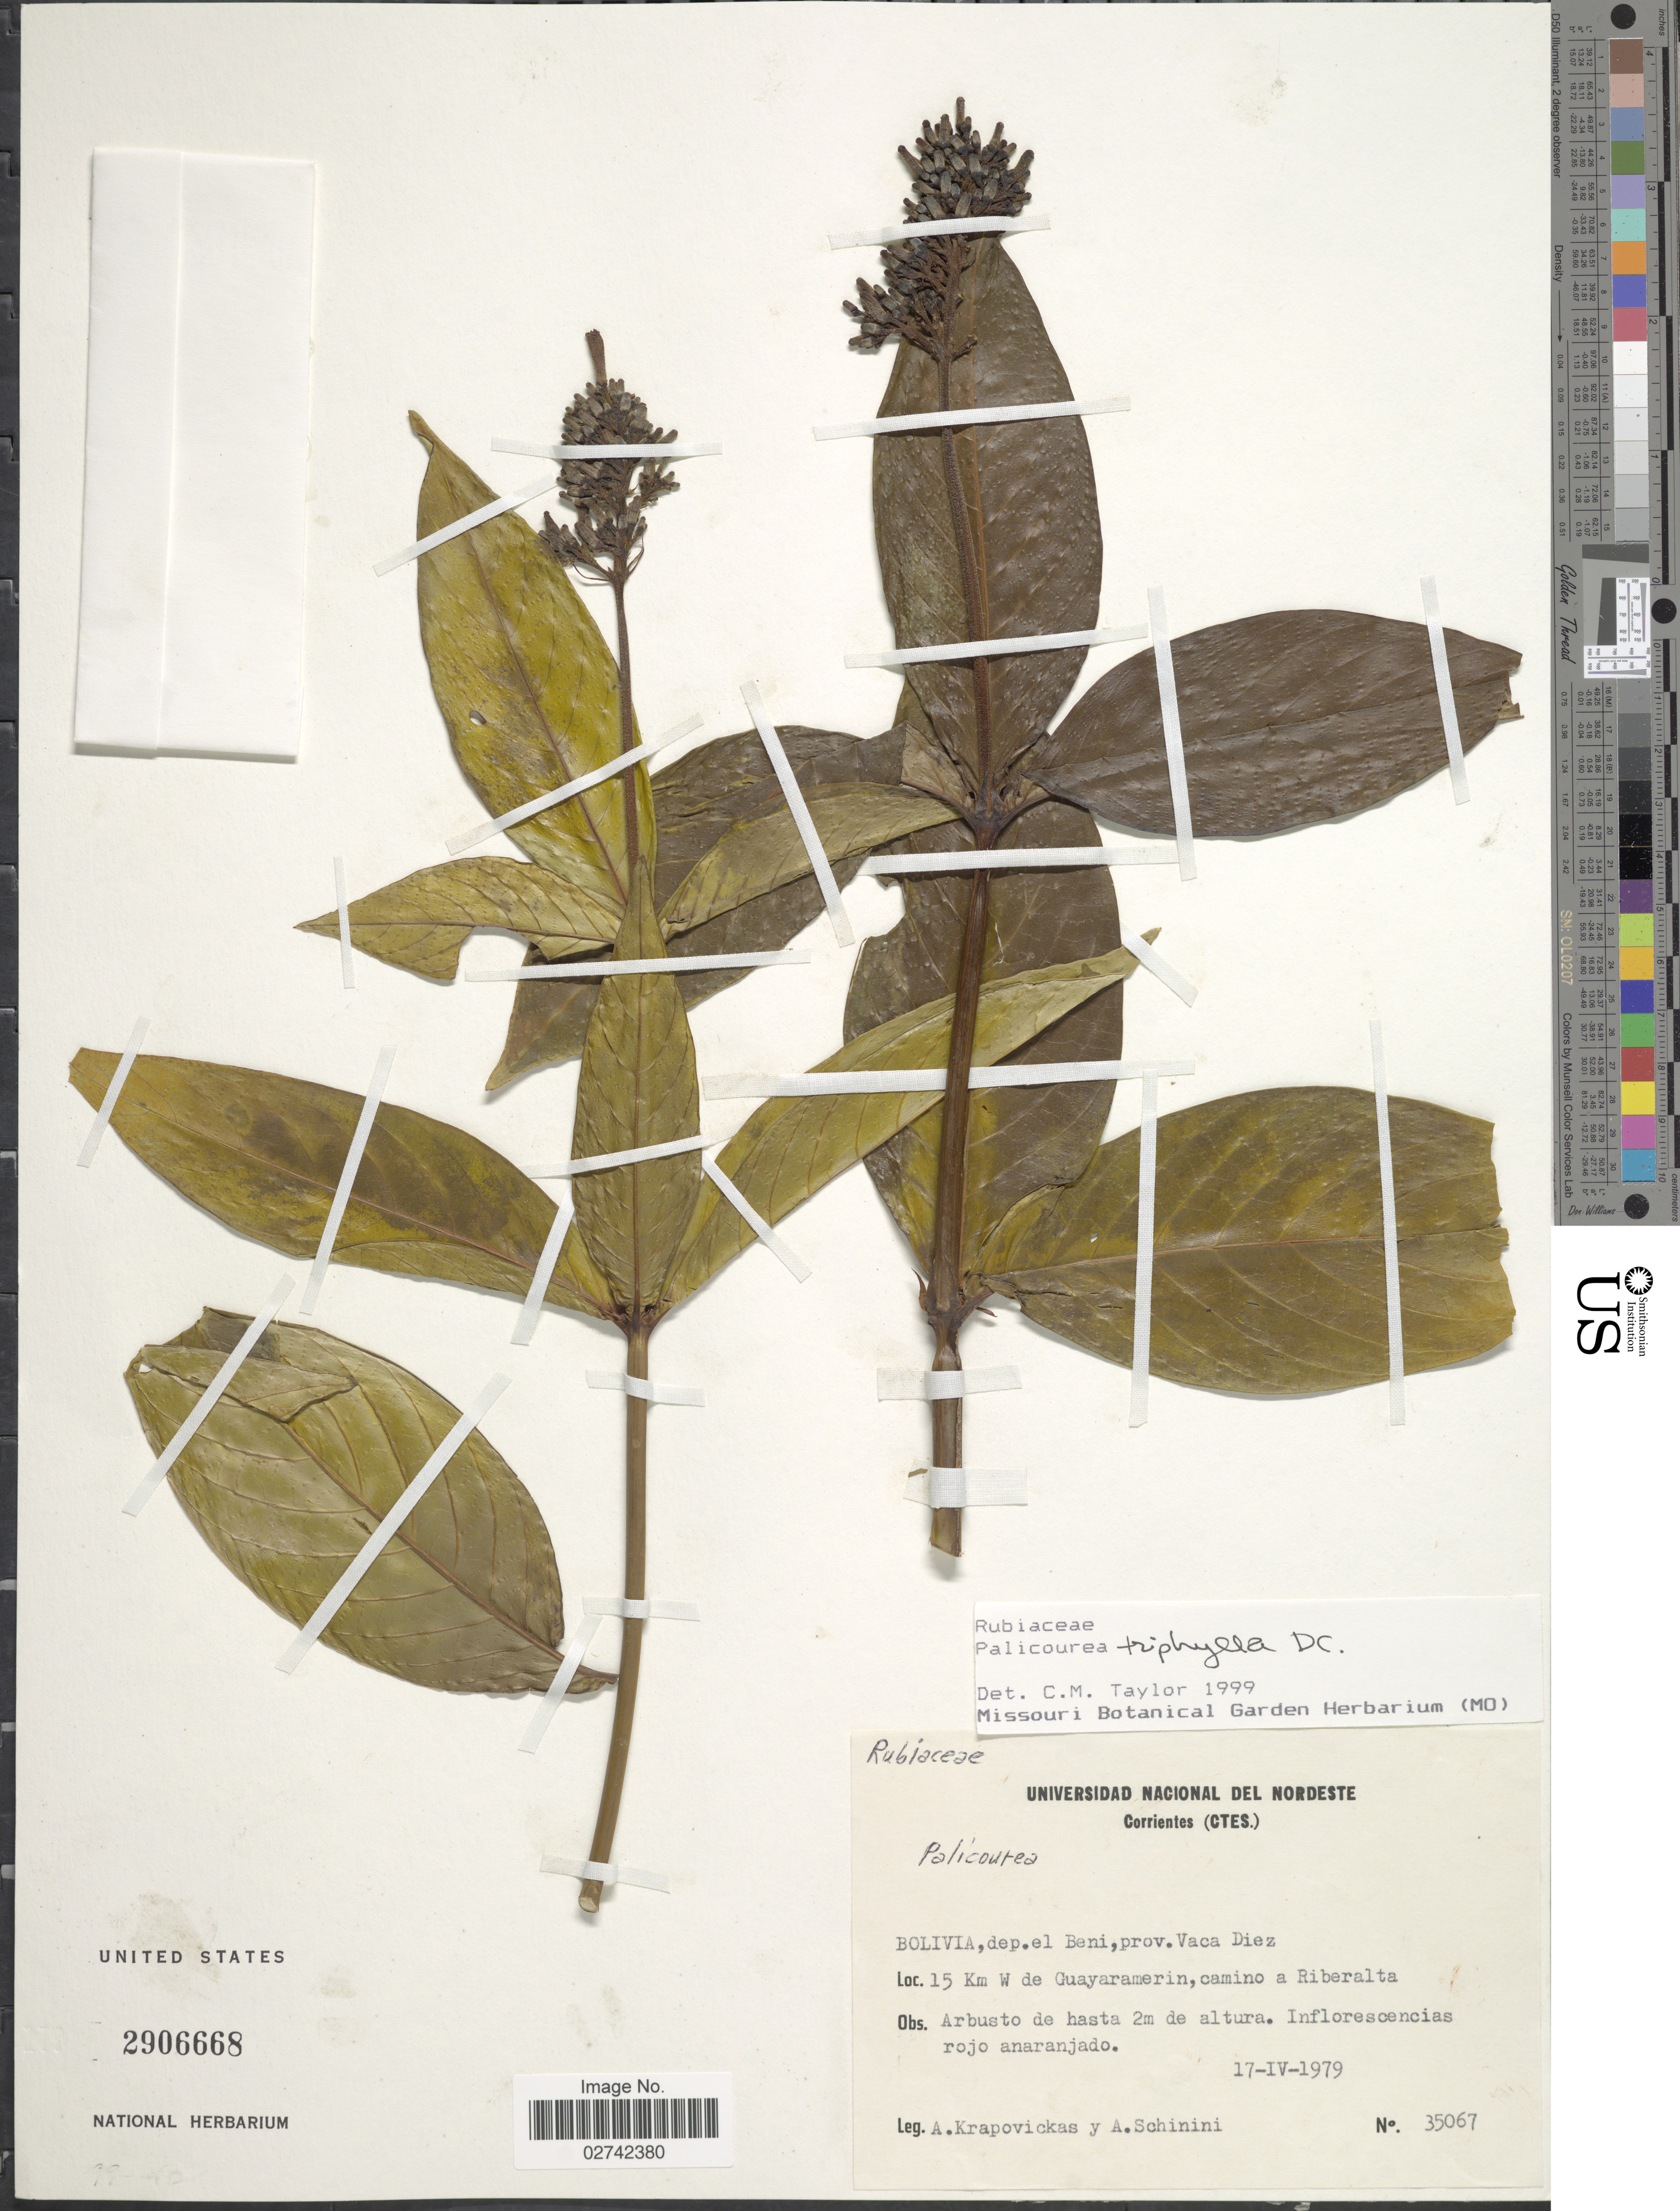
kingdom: Plantae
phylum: Tracheophyta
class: Magnoliopsida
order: Gentianales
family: Rubiaceae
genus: Palicourea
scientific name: Palicourea triphylla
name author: DC.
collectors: A. Krapovickas & A. Schinini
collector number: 35067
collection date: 1979-04-17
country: Bolivia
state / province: Beni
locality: Prov. Vaca Diez, 15 Km W de Guayaramerin, camino a Riberalto.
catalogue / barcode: US 2906668